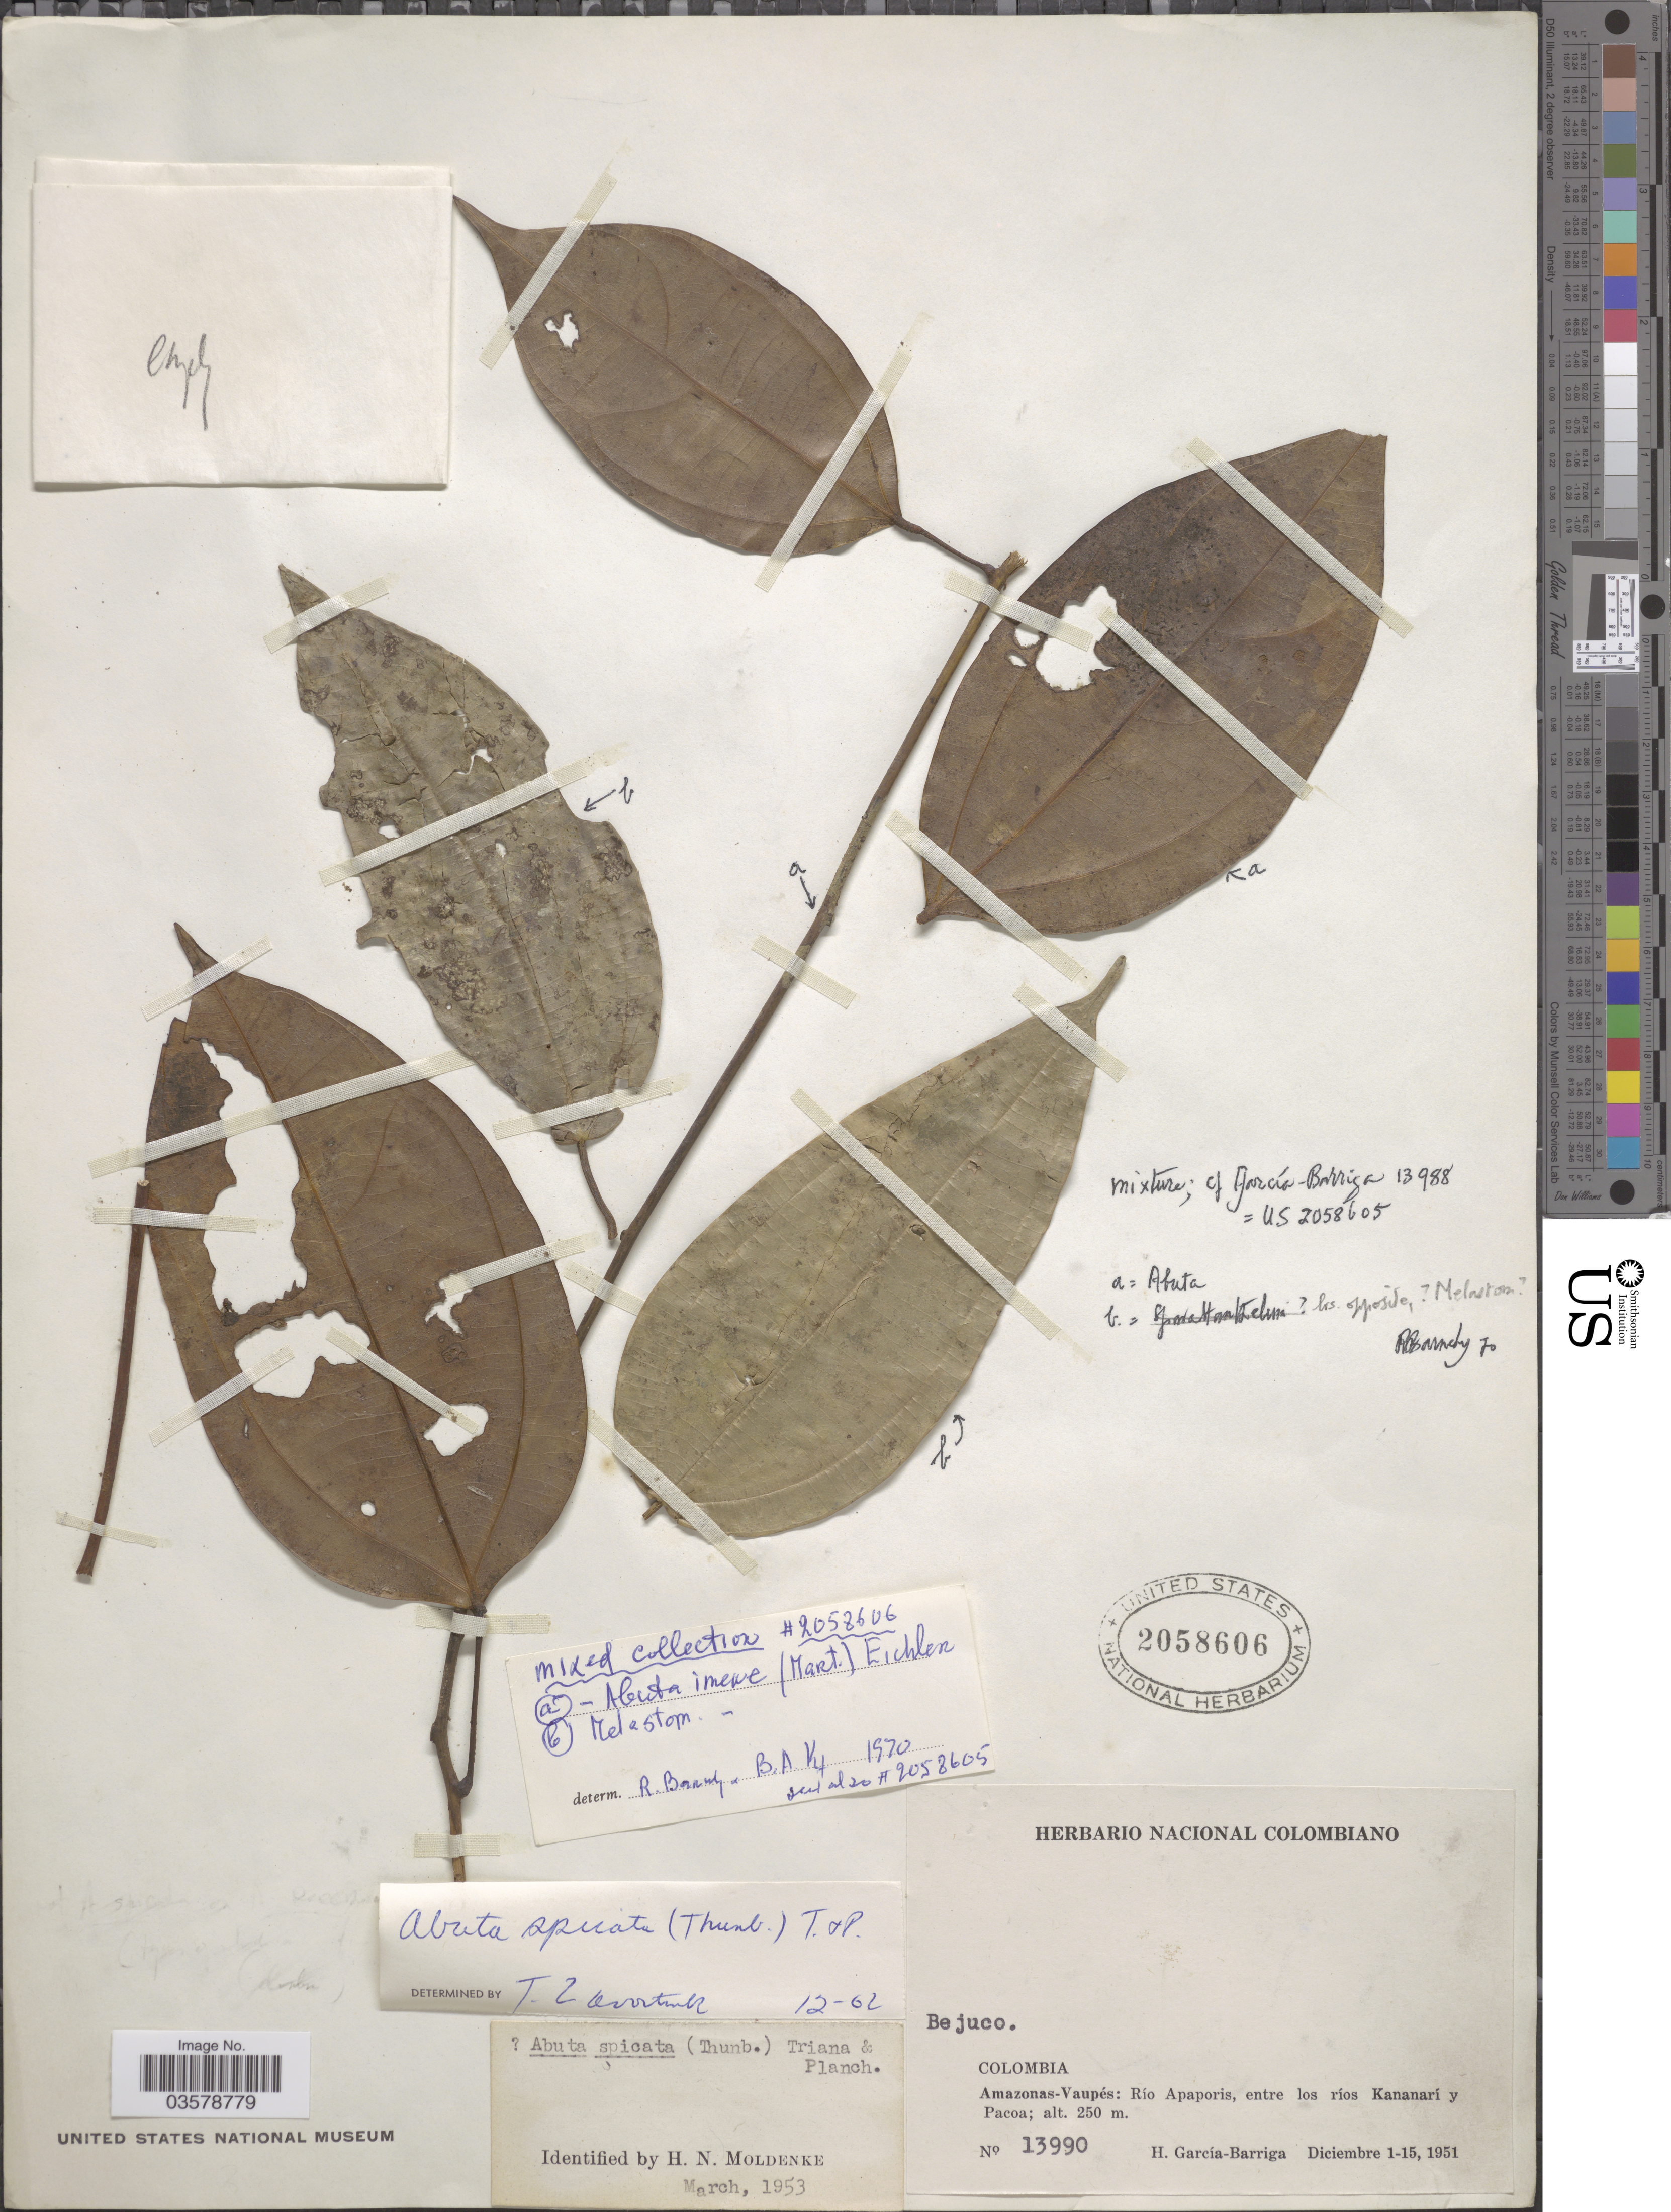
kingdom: Plantae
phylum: Tracheophyta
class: Magnoliopsida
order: Ranunculales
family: Menispermaceae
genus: Abuta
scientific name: Abuta imene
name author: (Mart.) Eichler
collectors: H. García Barriga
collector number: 13990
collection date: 1951-12-01/1951-12-15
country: Colombia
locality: Amazonas-Vaupés: Río Apaporis, entre los ríos Kananarí y Pacoa.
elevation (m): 250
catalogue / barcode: US 2058606